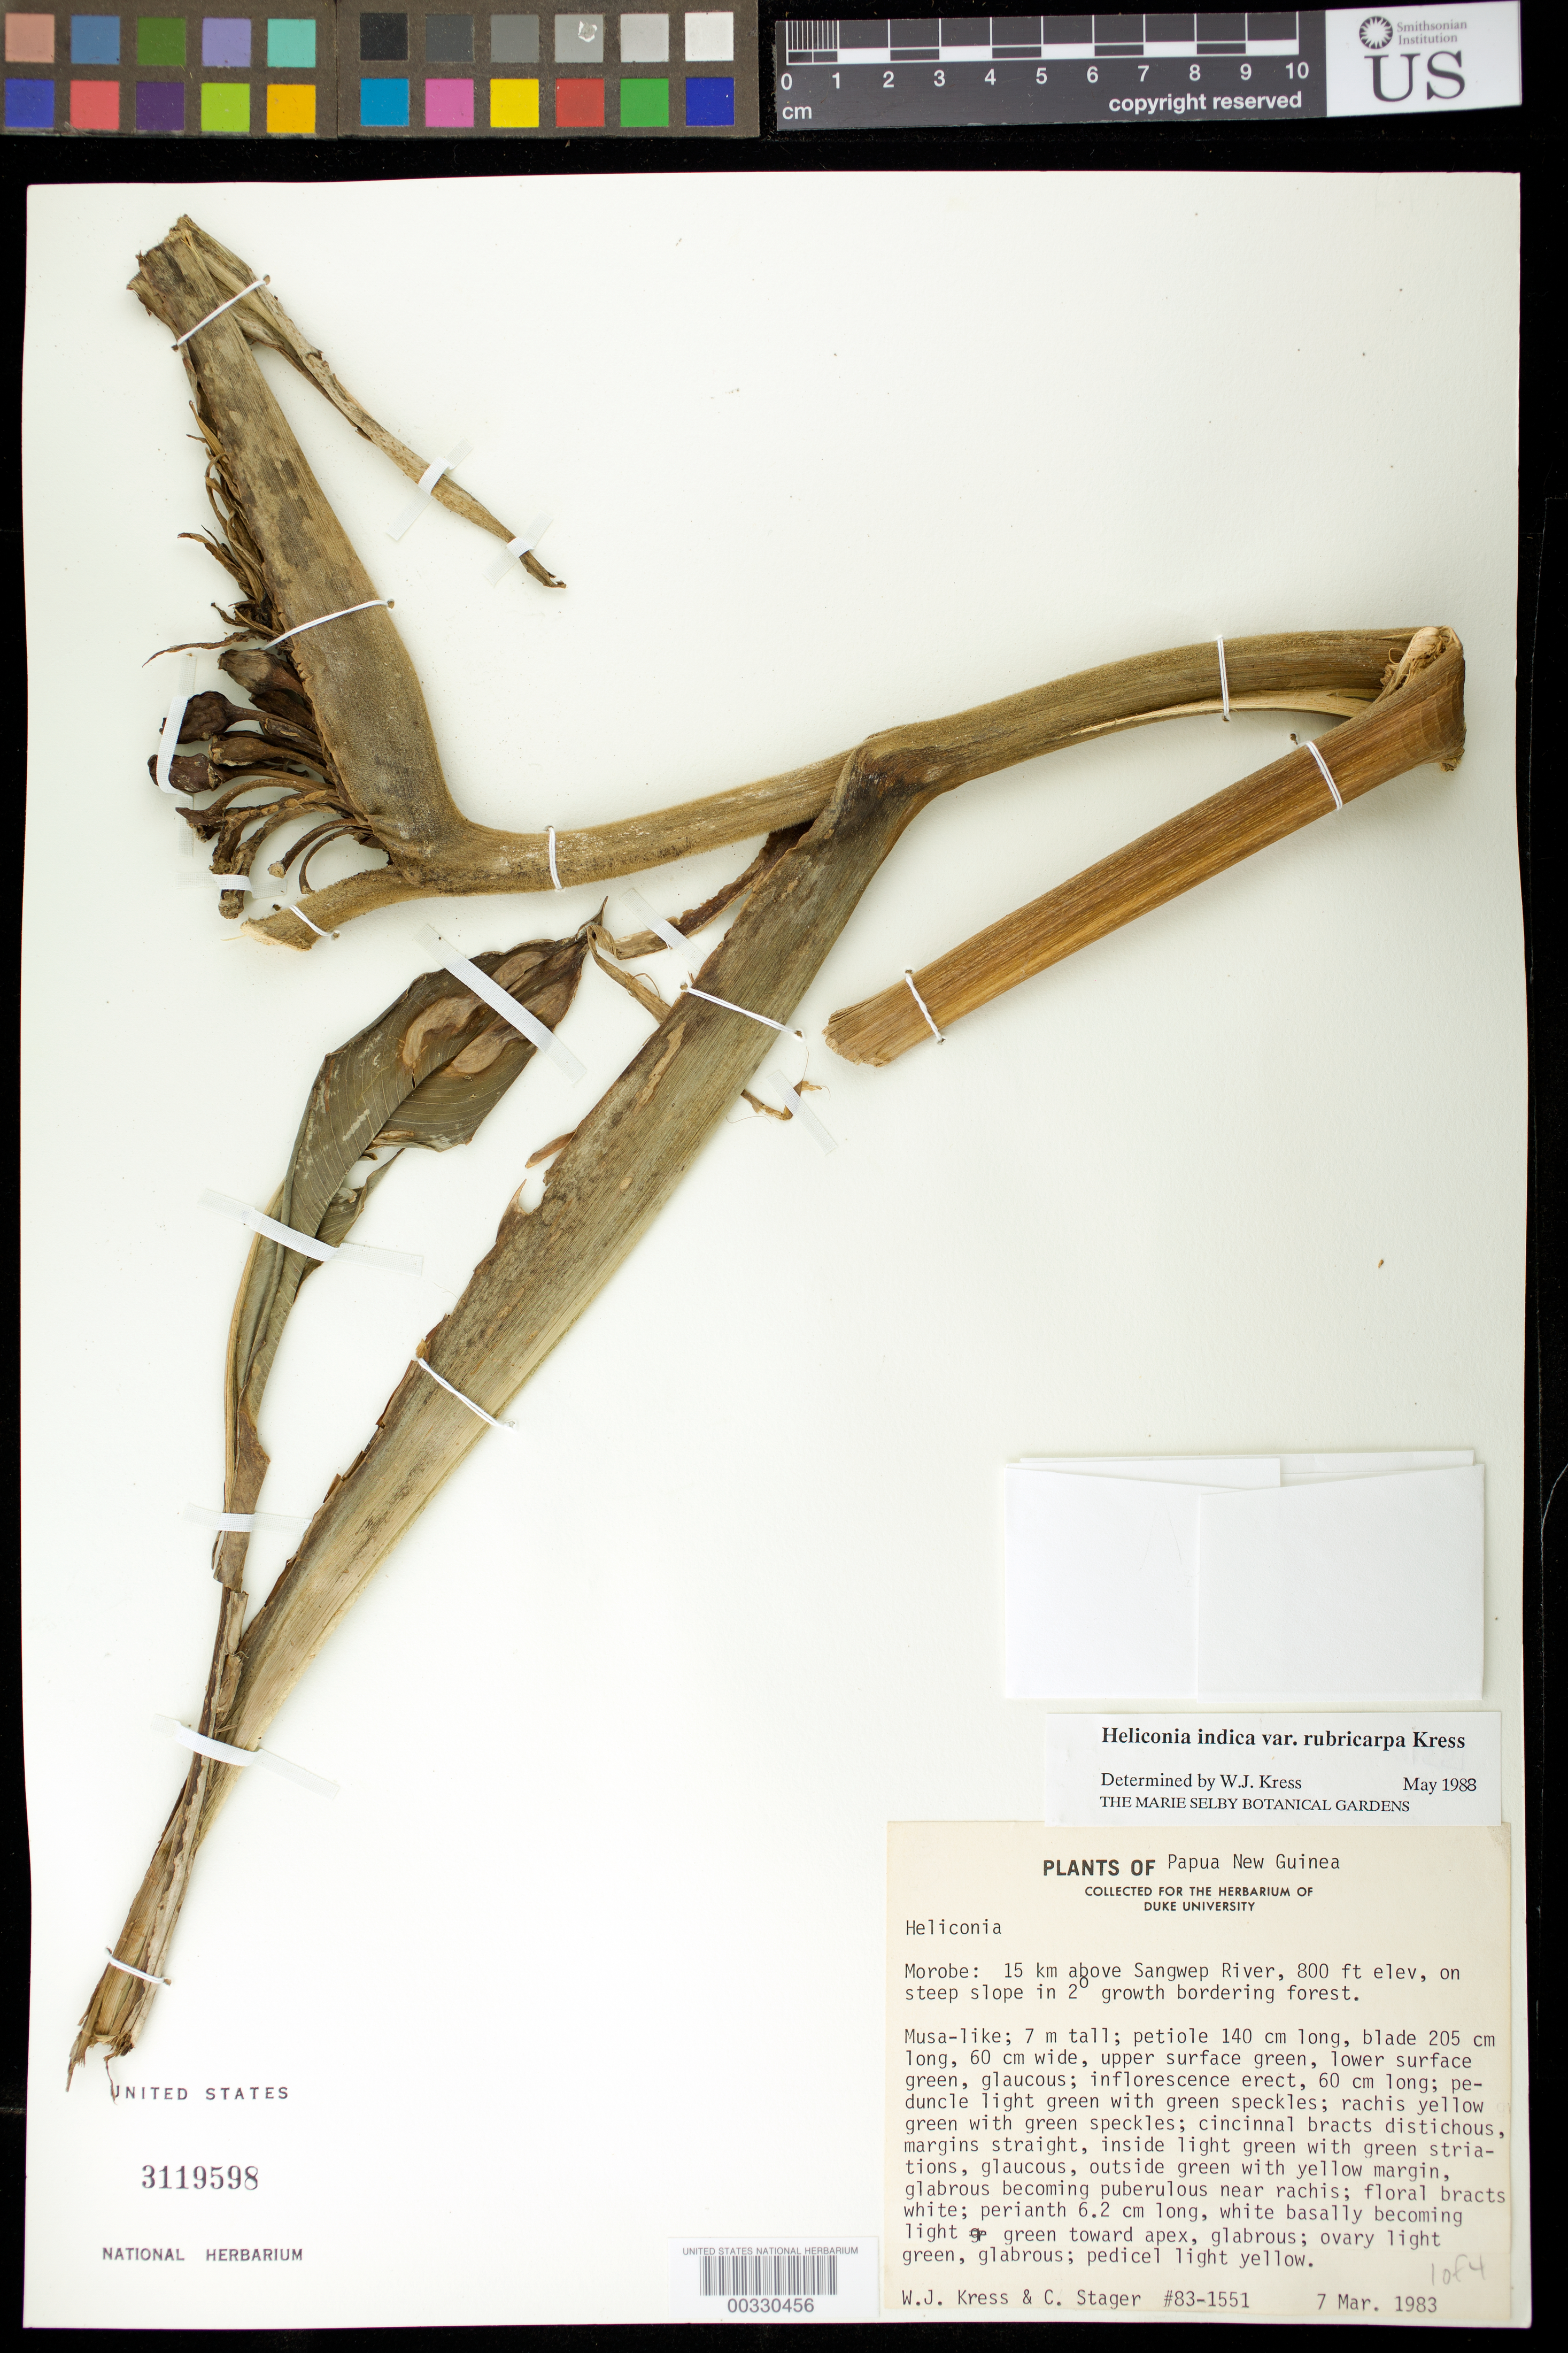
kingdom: Plantae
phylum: Tracheophyta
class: Liliopsida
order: Zingiberales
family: Heliconiaceae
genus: Heliconia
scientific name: Heliconia indica var. rubricarpa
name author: W.J. Kress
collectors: W. J. Kress & C. Stager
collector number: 83-1551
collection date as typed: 07 Mar 1983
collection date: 1983-03-07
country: Papua New Guinea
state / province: Morobe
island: New Guinea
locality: Morobe, 15 km above sangwep river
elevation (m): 244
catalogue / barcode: US 3119598